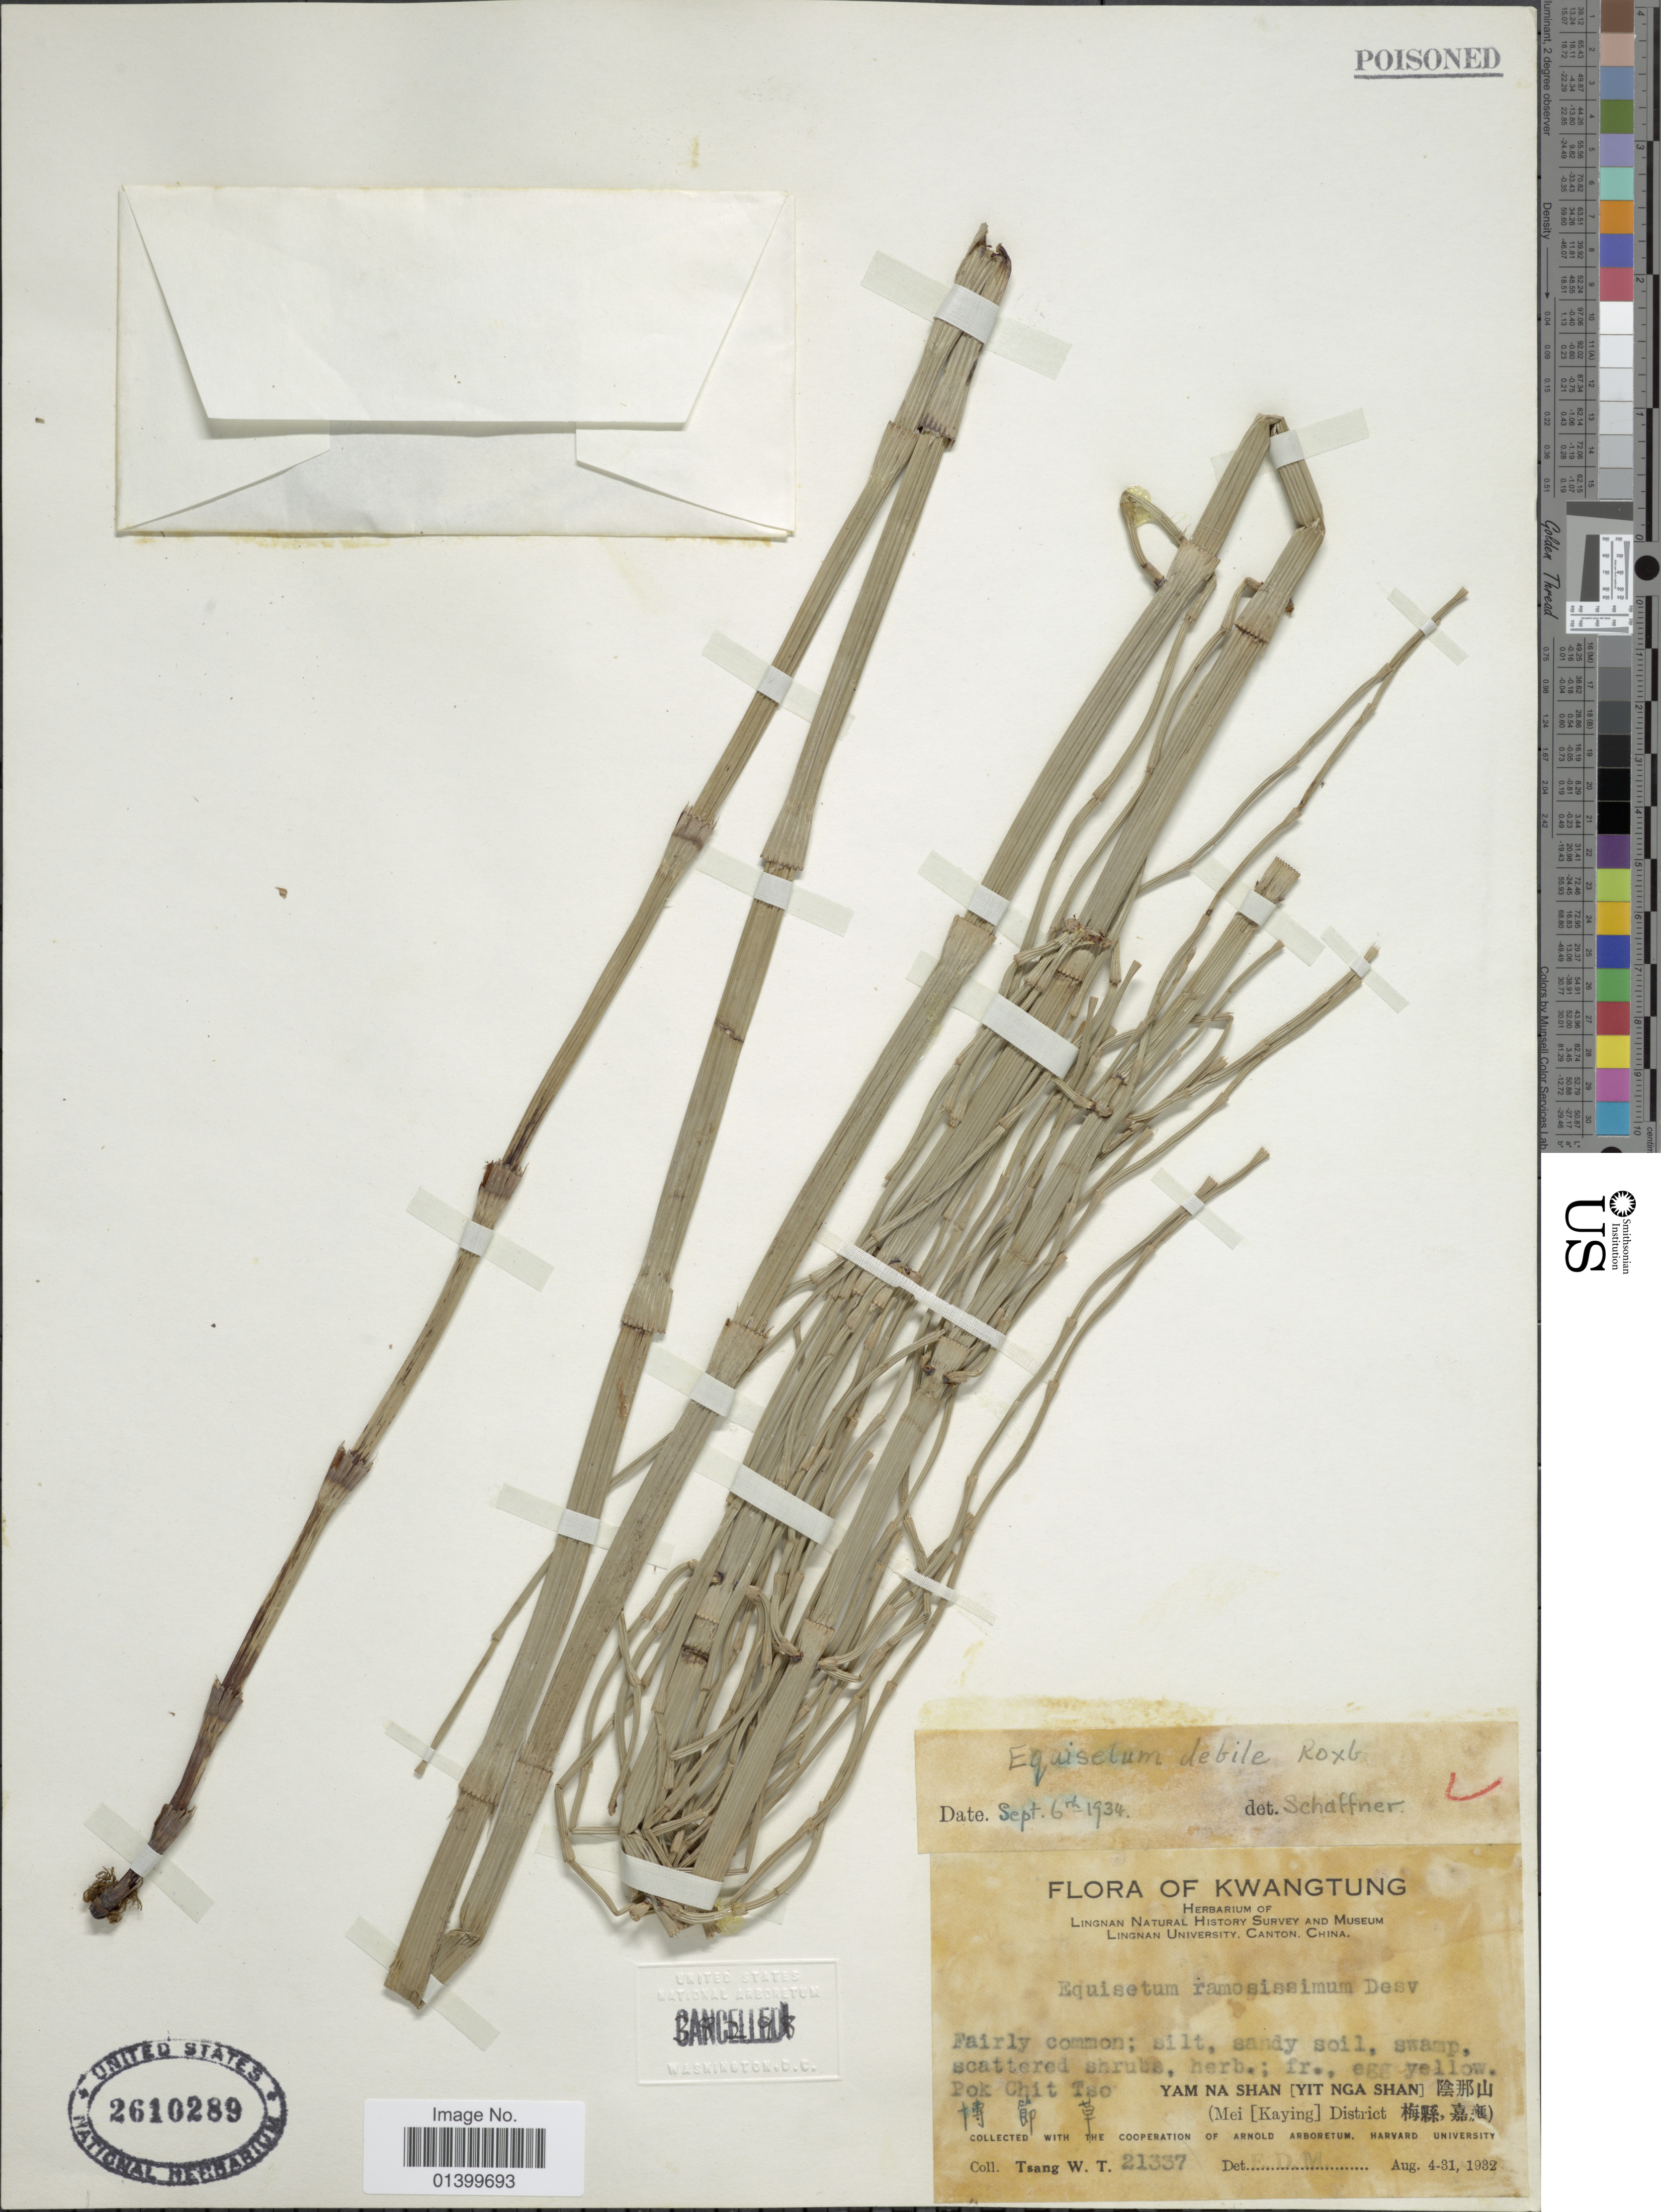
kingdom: Plantae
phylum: Tracheophyta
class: Polypodiopsida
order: Equisetales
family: Equisetaceae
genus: Equisetum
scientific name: Equisetum ramosissimum subsp. debile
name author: (Roxb. ex Vaucher) Hauke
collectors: W. T. Tsang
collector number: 21337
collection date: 1932-08-04/1932-08-31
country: China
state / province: Guangdong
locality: Flora of Kwangtung. Pok Chit Tso. Yam Na Shan [Yit Nga Shan] X, (Mei [Kaying] District X)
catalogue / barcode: US 2610289